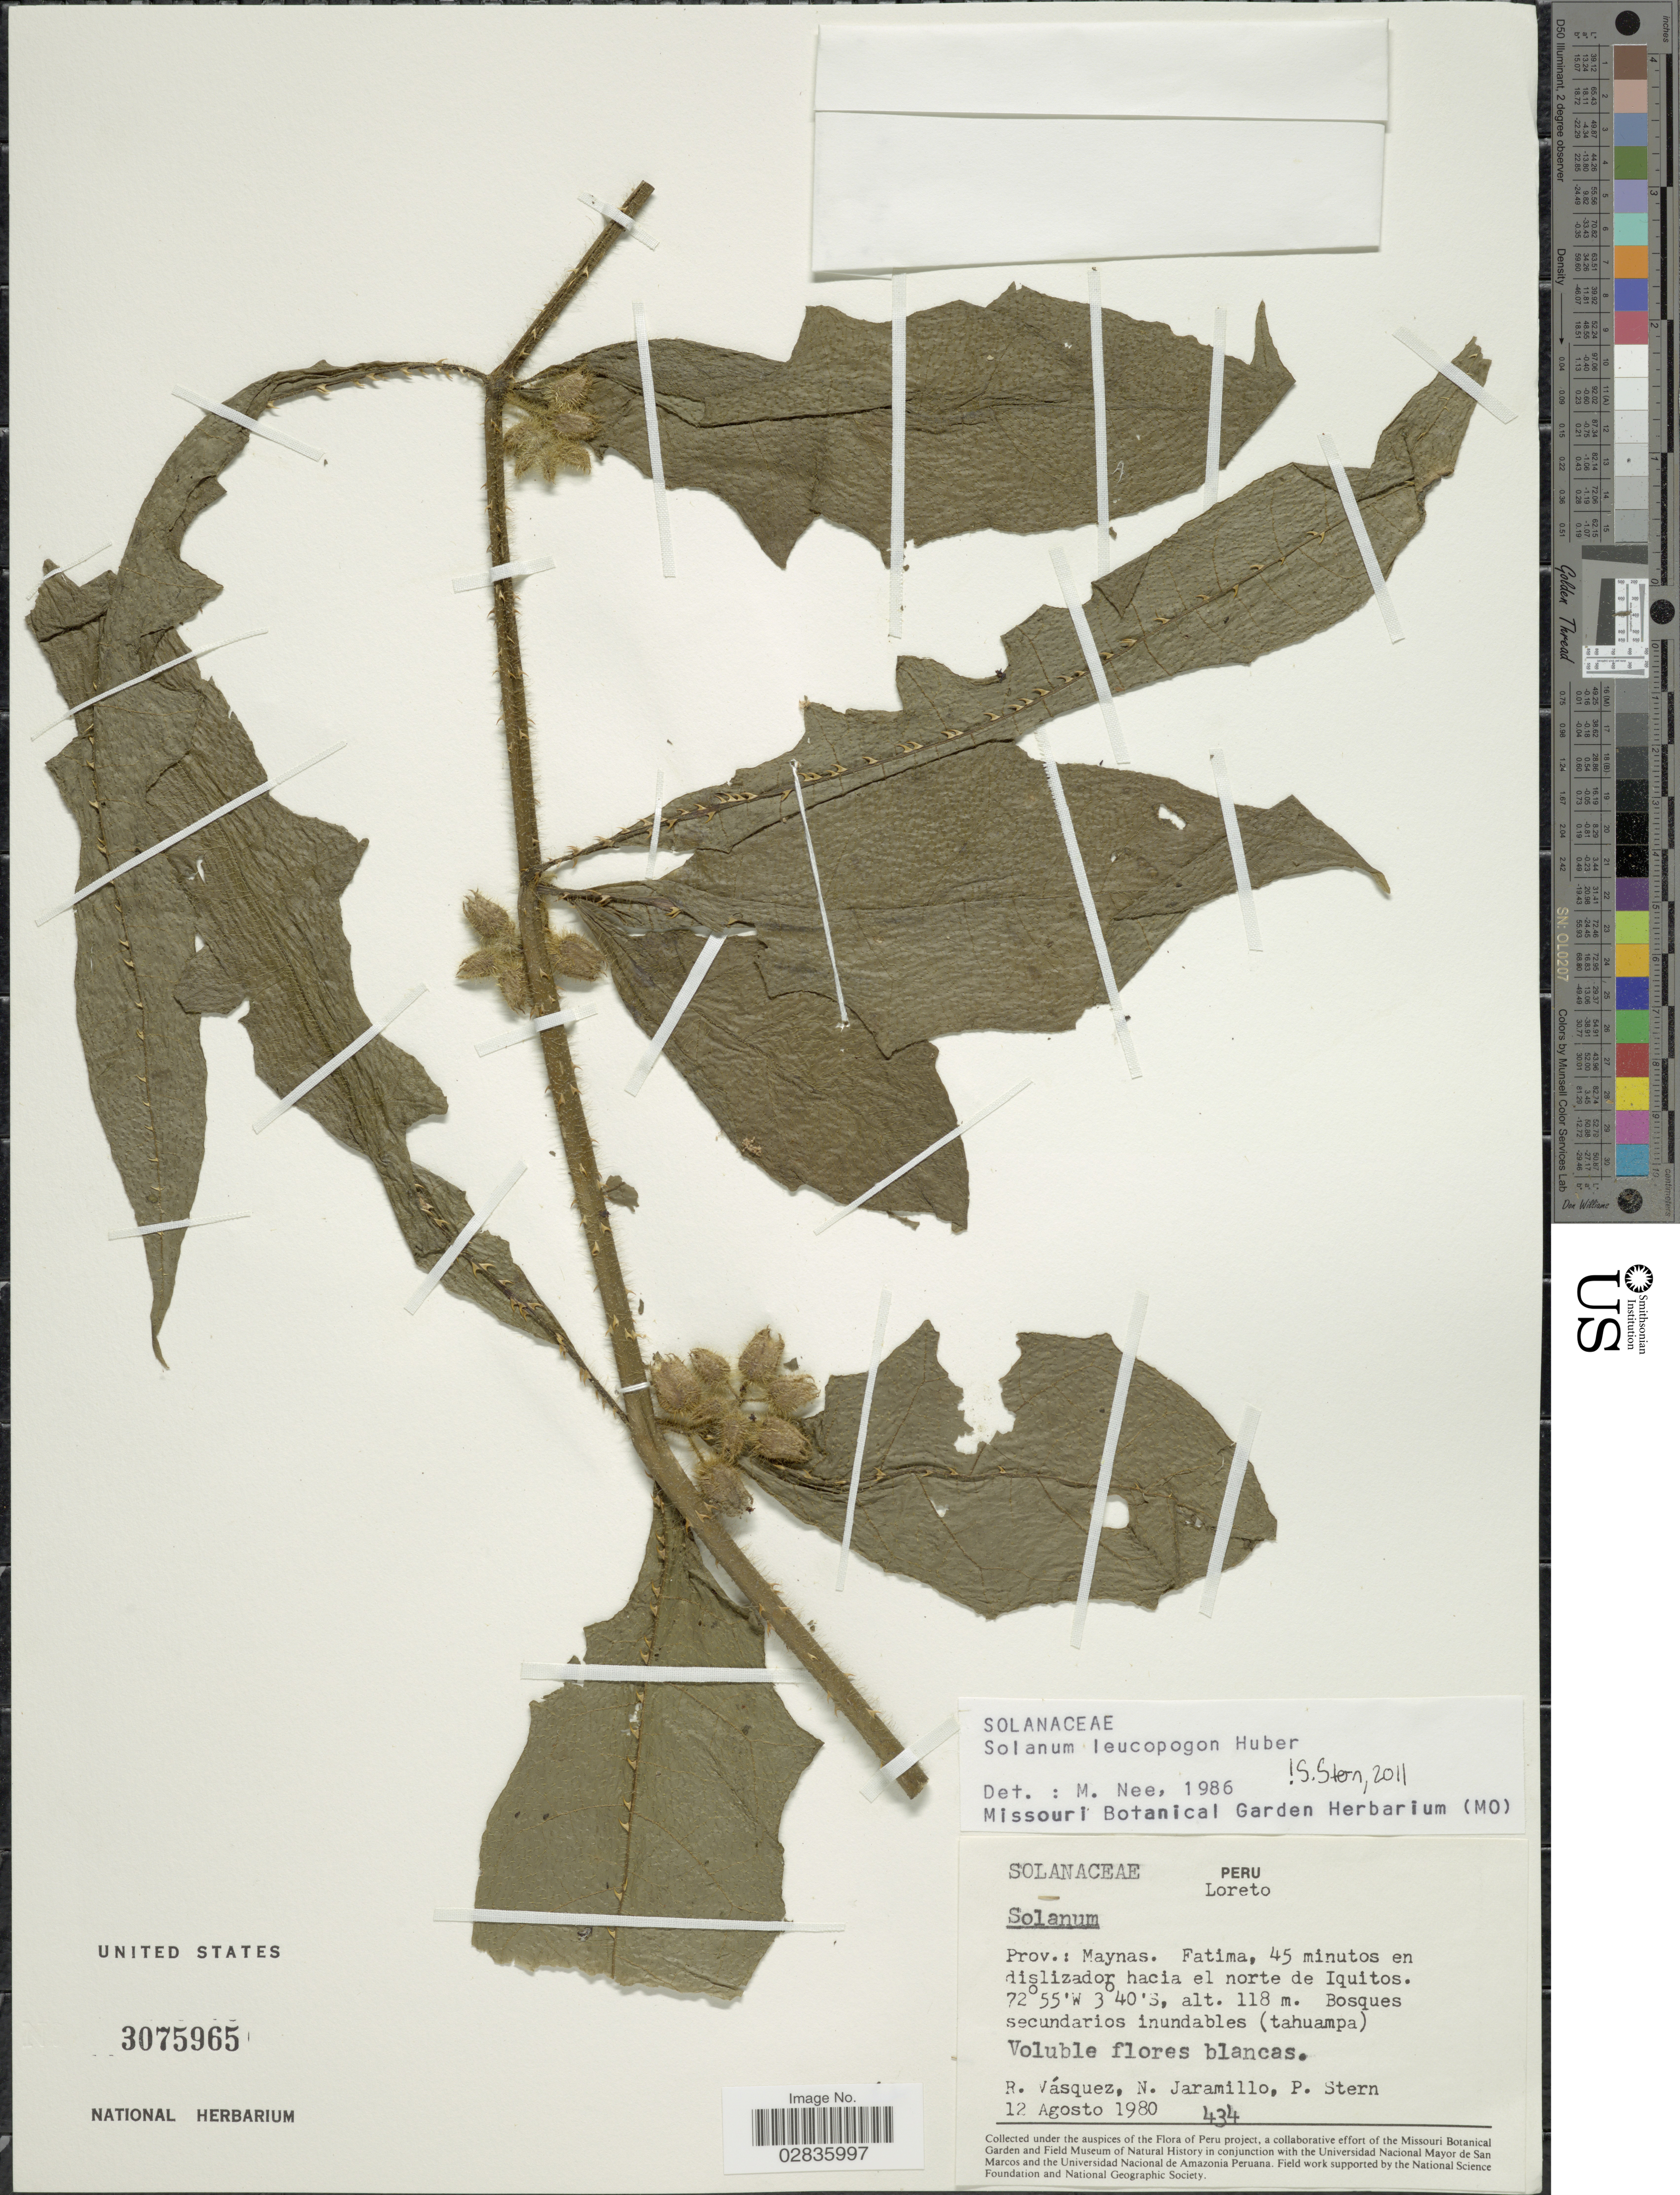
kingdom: Plantae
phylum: Tracheophyta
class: Magnoliopsida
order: Solanales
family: Solanaceae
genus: Solanum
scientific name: Solanum leucopogon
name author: Huber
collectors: R. Vásquez, N. Jaramillo & P. Stern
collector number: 434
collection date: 1980-08-12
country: Peru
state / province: Loreto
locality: Prov. Maynas. Fatima, 45 minutos en dislizador hacia el norte de Iquitos.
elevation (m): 118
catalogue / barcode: US 3075965